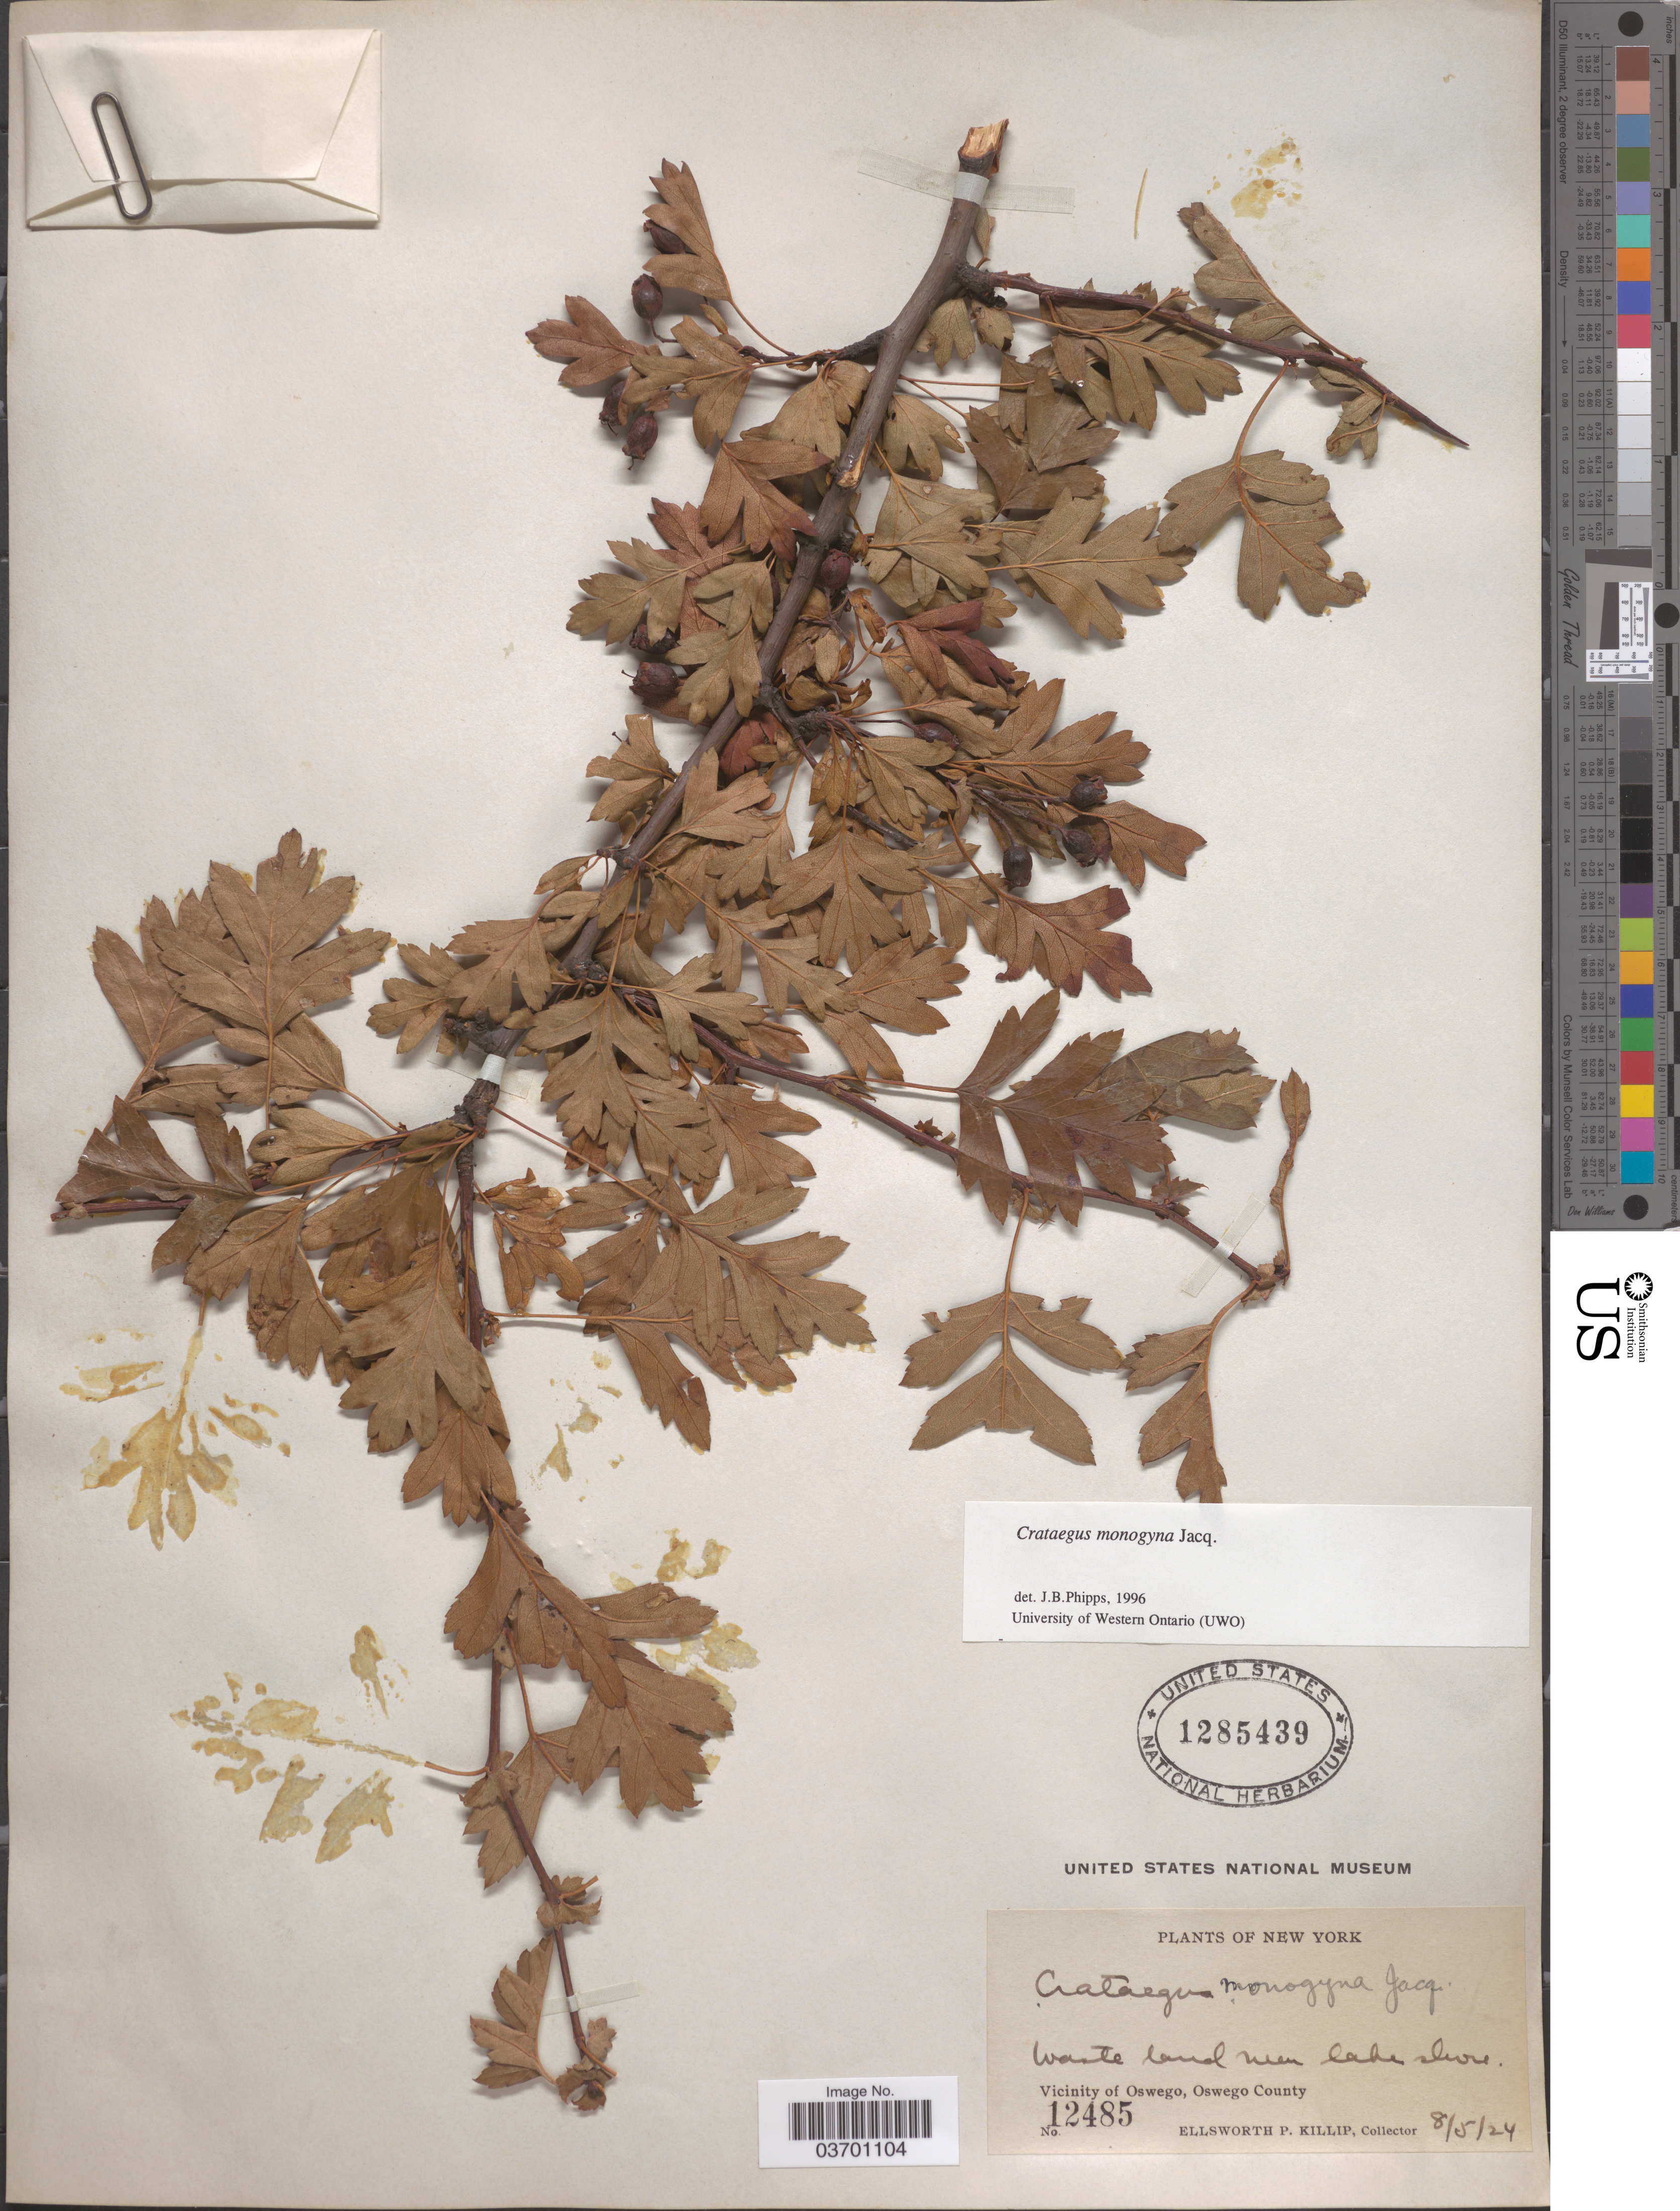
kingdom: Plantae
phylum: Tracheophyta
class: Magnoliopsida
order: Rosales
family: Rosaceae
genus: Crataegus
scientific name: Crataegus monogyna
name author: Lindin.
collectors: E. P. Killip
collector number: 12485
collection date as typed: Transcribed d/m/y: 5/8/24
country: United States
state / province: New York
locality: Waste land near lake shore. Vicinity of Oswego, Oswego County.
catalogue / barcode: US 1285439